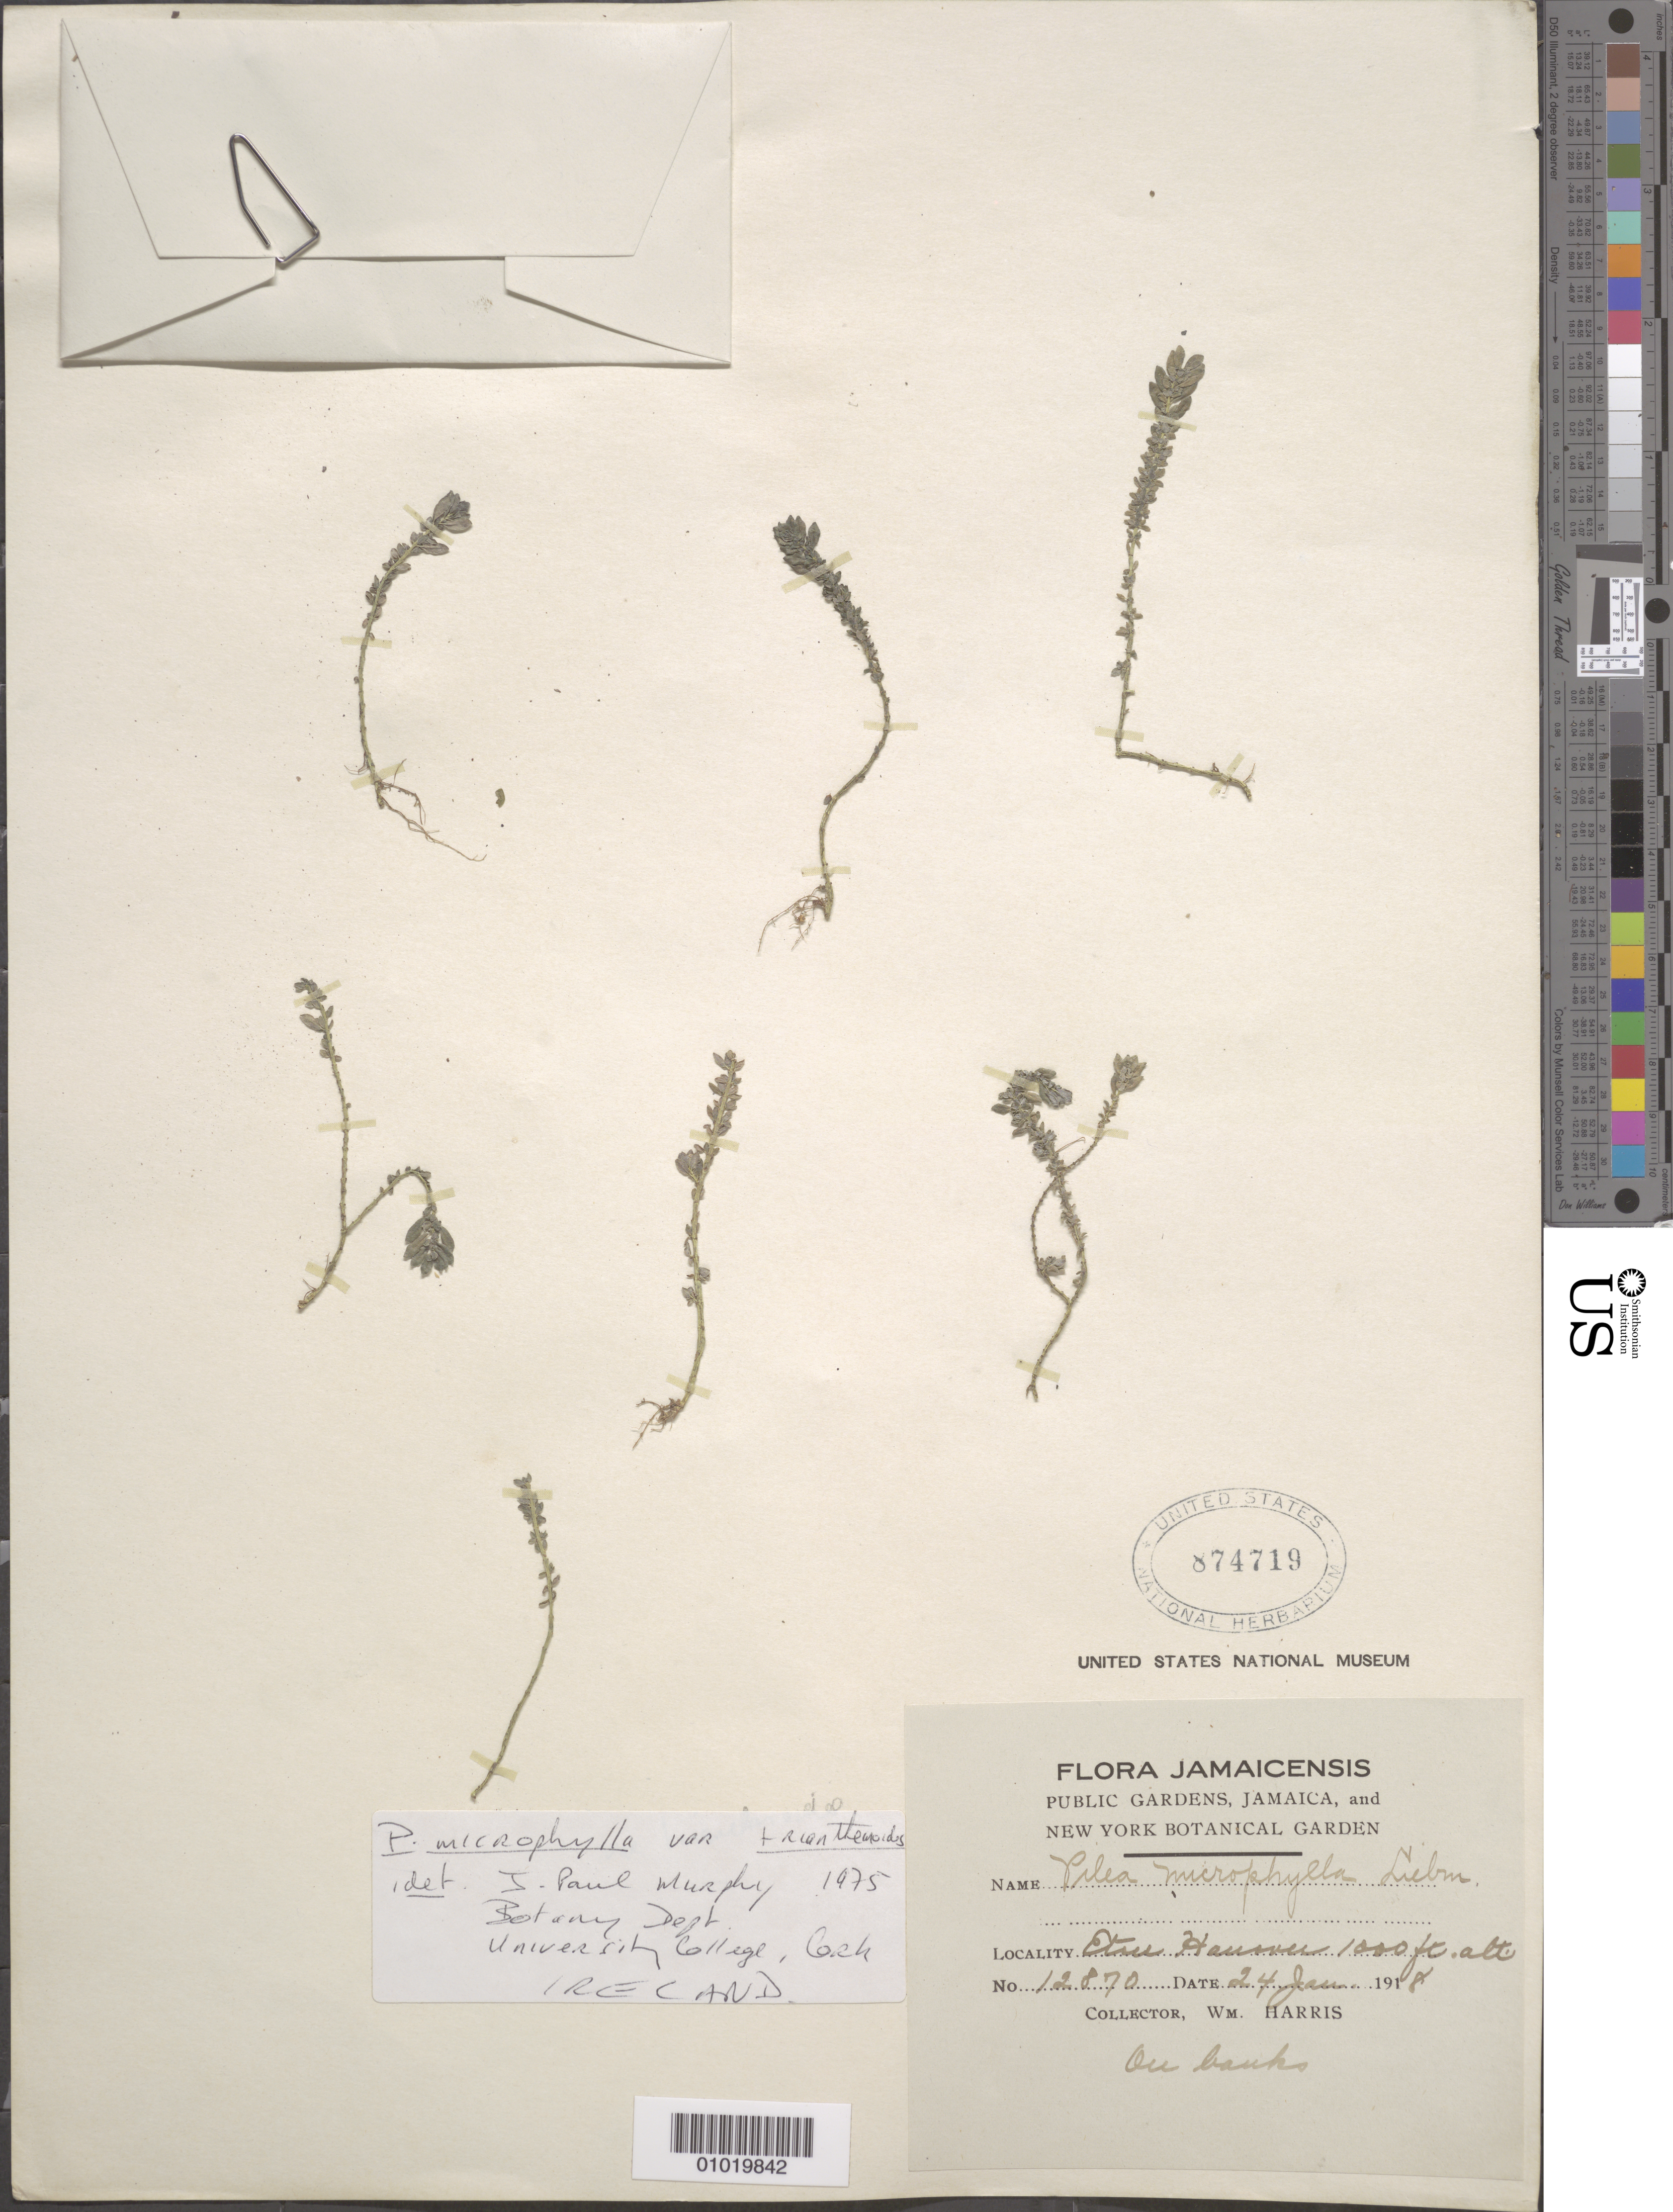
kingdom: Plantae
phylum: Tracheophyta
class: Magnoliopsida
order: Rosales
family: Urticaceae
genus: Pilea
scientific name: Pilea microphylla var. trianthemoides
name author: (Sw.) Griseb.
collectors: W. Harris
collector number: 12870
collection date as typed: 24 Jan 1918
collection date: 1918-01-24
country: Jamaica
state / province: Hanover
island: Jamaica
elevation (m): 305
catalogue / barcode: US 874719